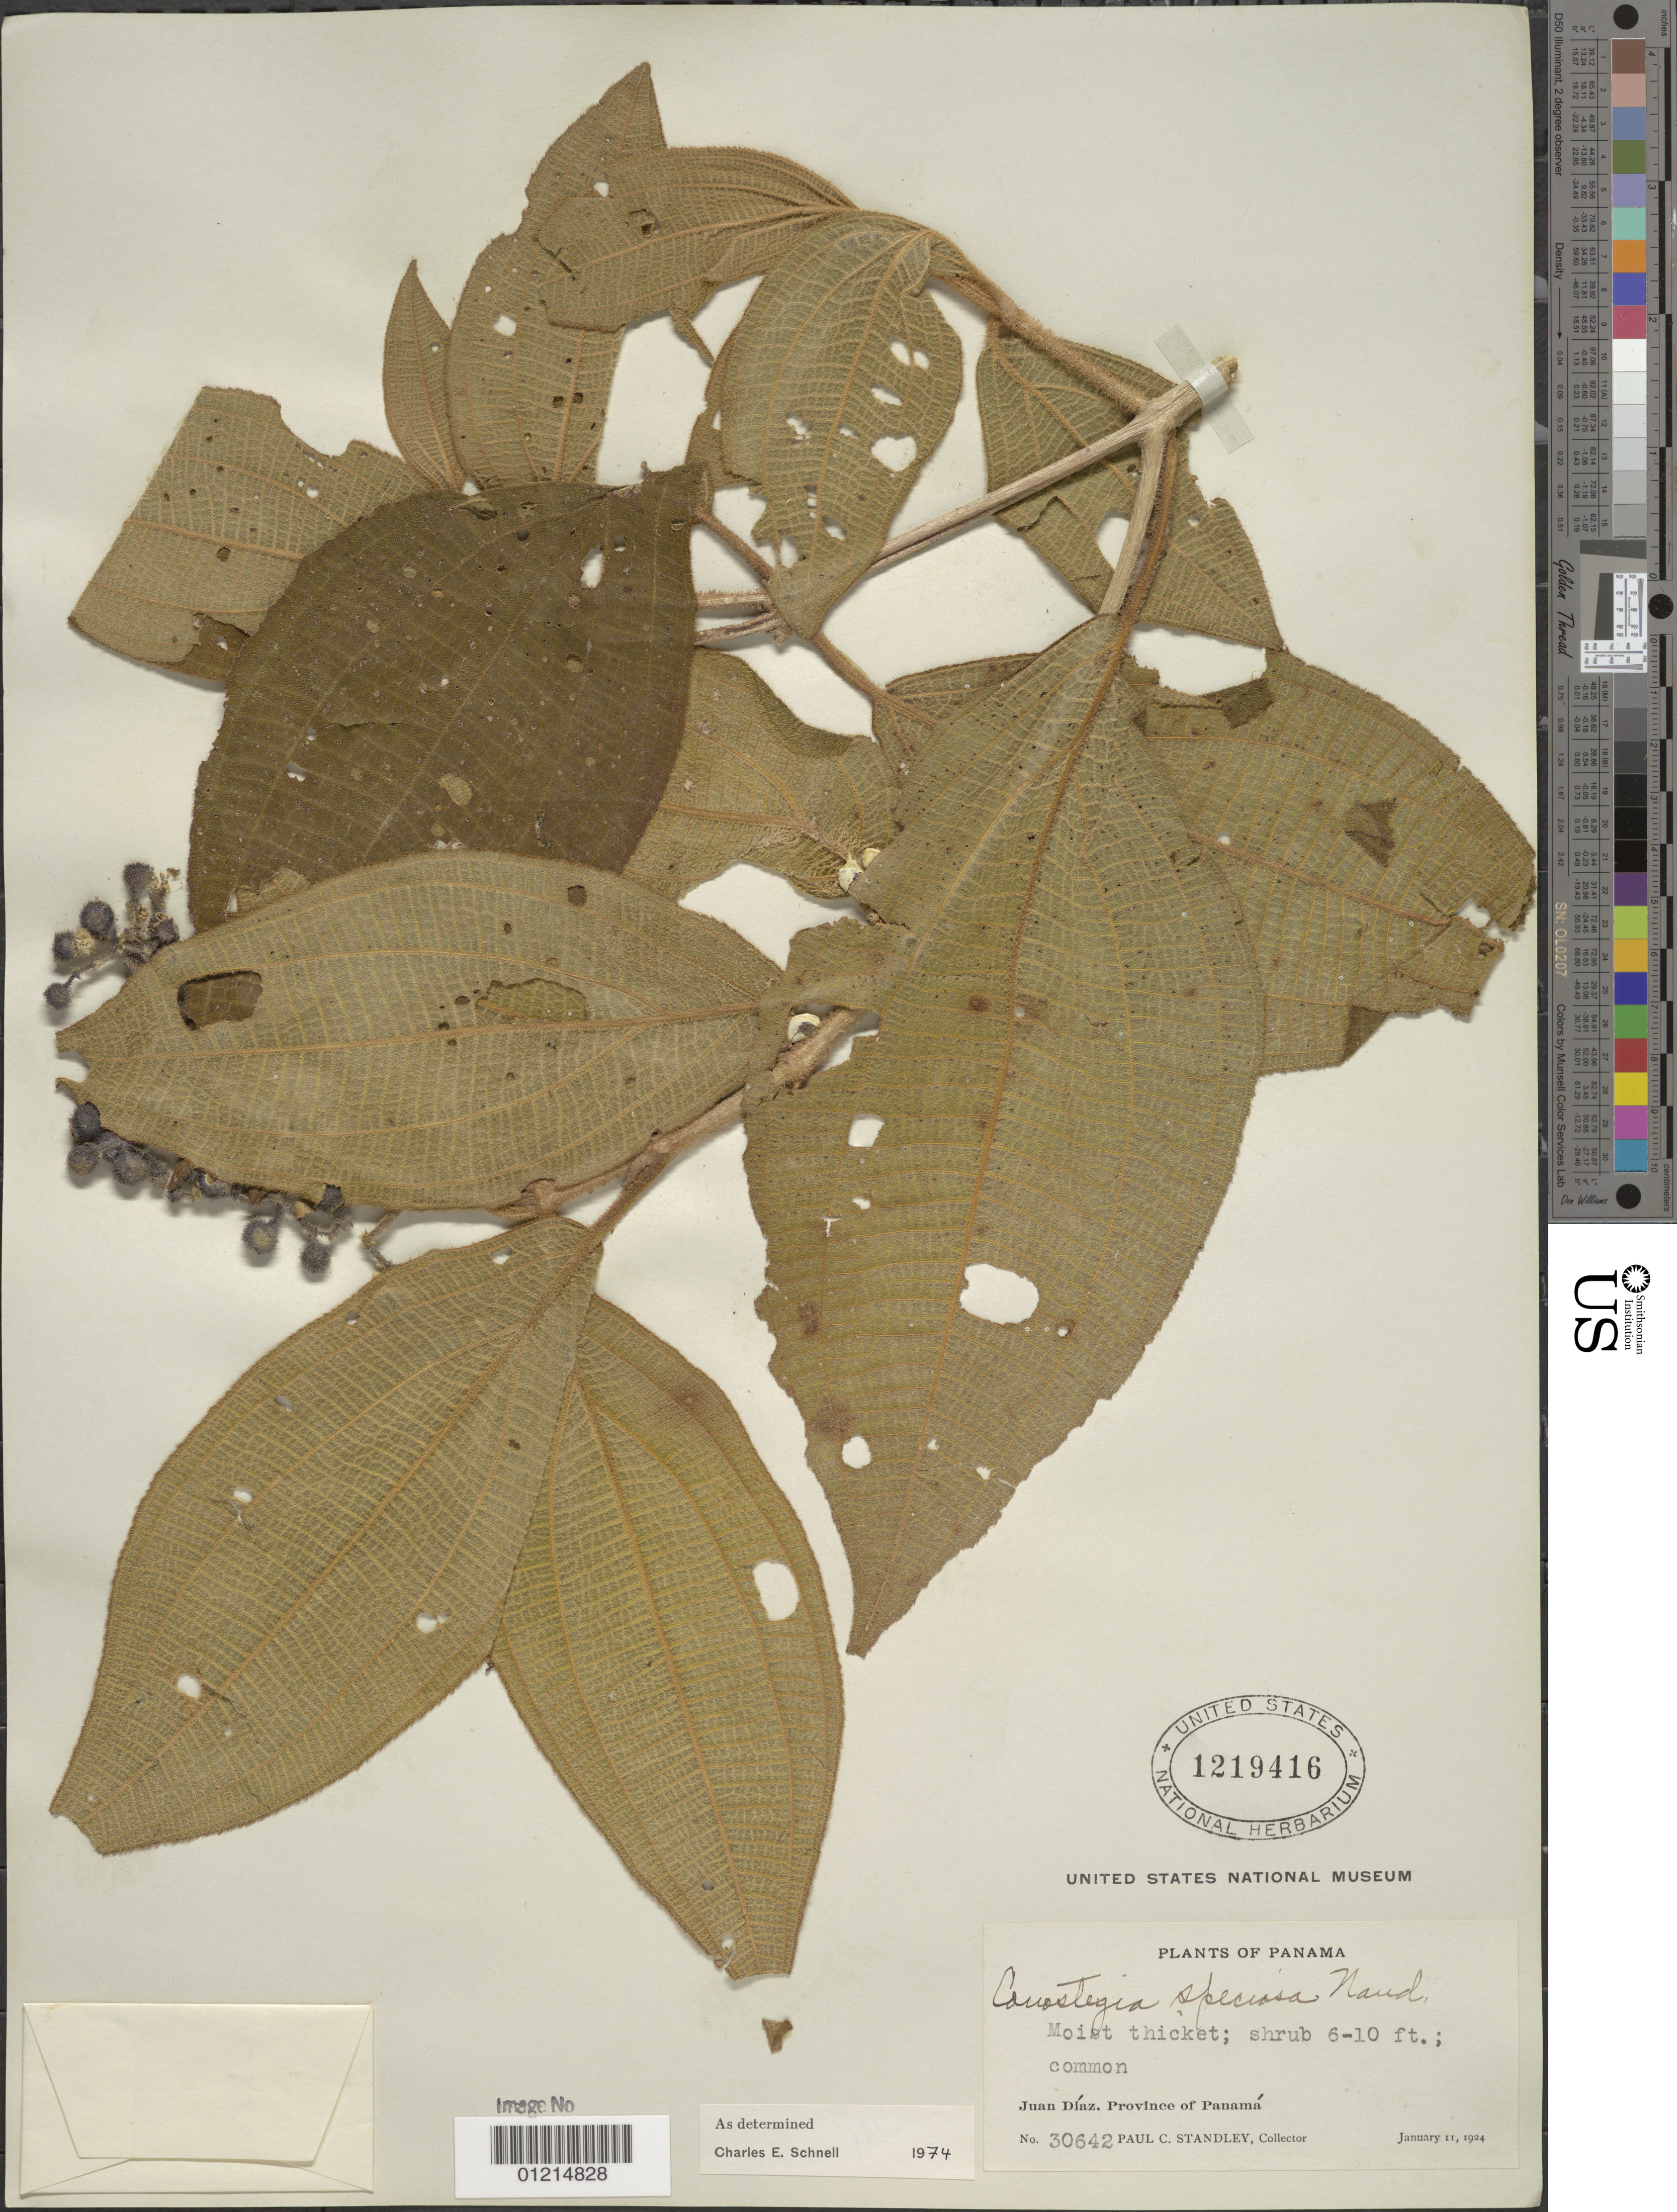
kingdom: Plantae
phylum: Tracheophyta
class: Magnoliopsida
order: Myrtales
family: Melastomataceae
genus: Conostegia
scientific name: Conostegia speciosa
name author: Naudin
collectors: P. C. Standley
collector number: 30642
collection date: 1924-01-11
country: Panama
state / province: Panamá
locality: Juan Díaz.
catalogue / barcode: US 1219416